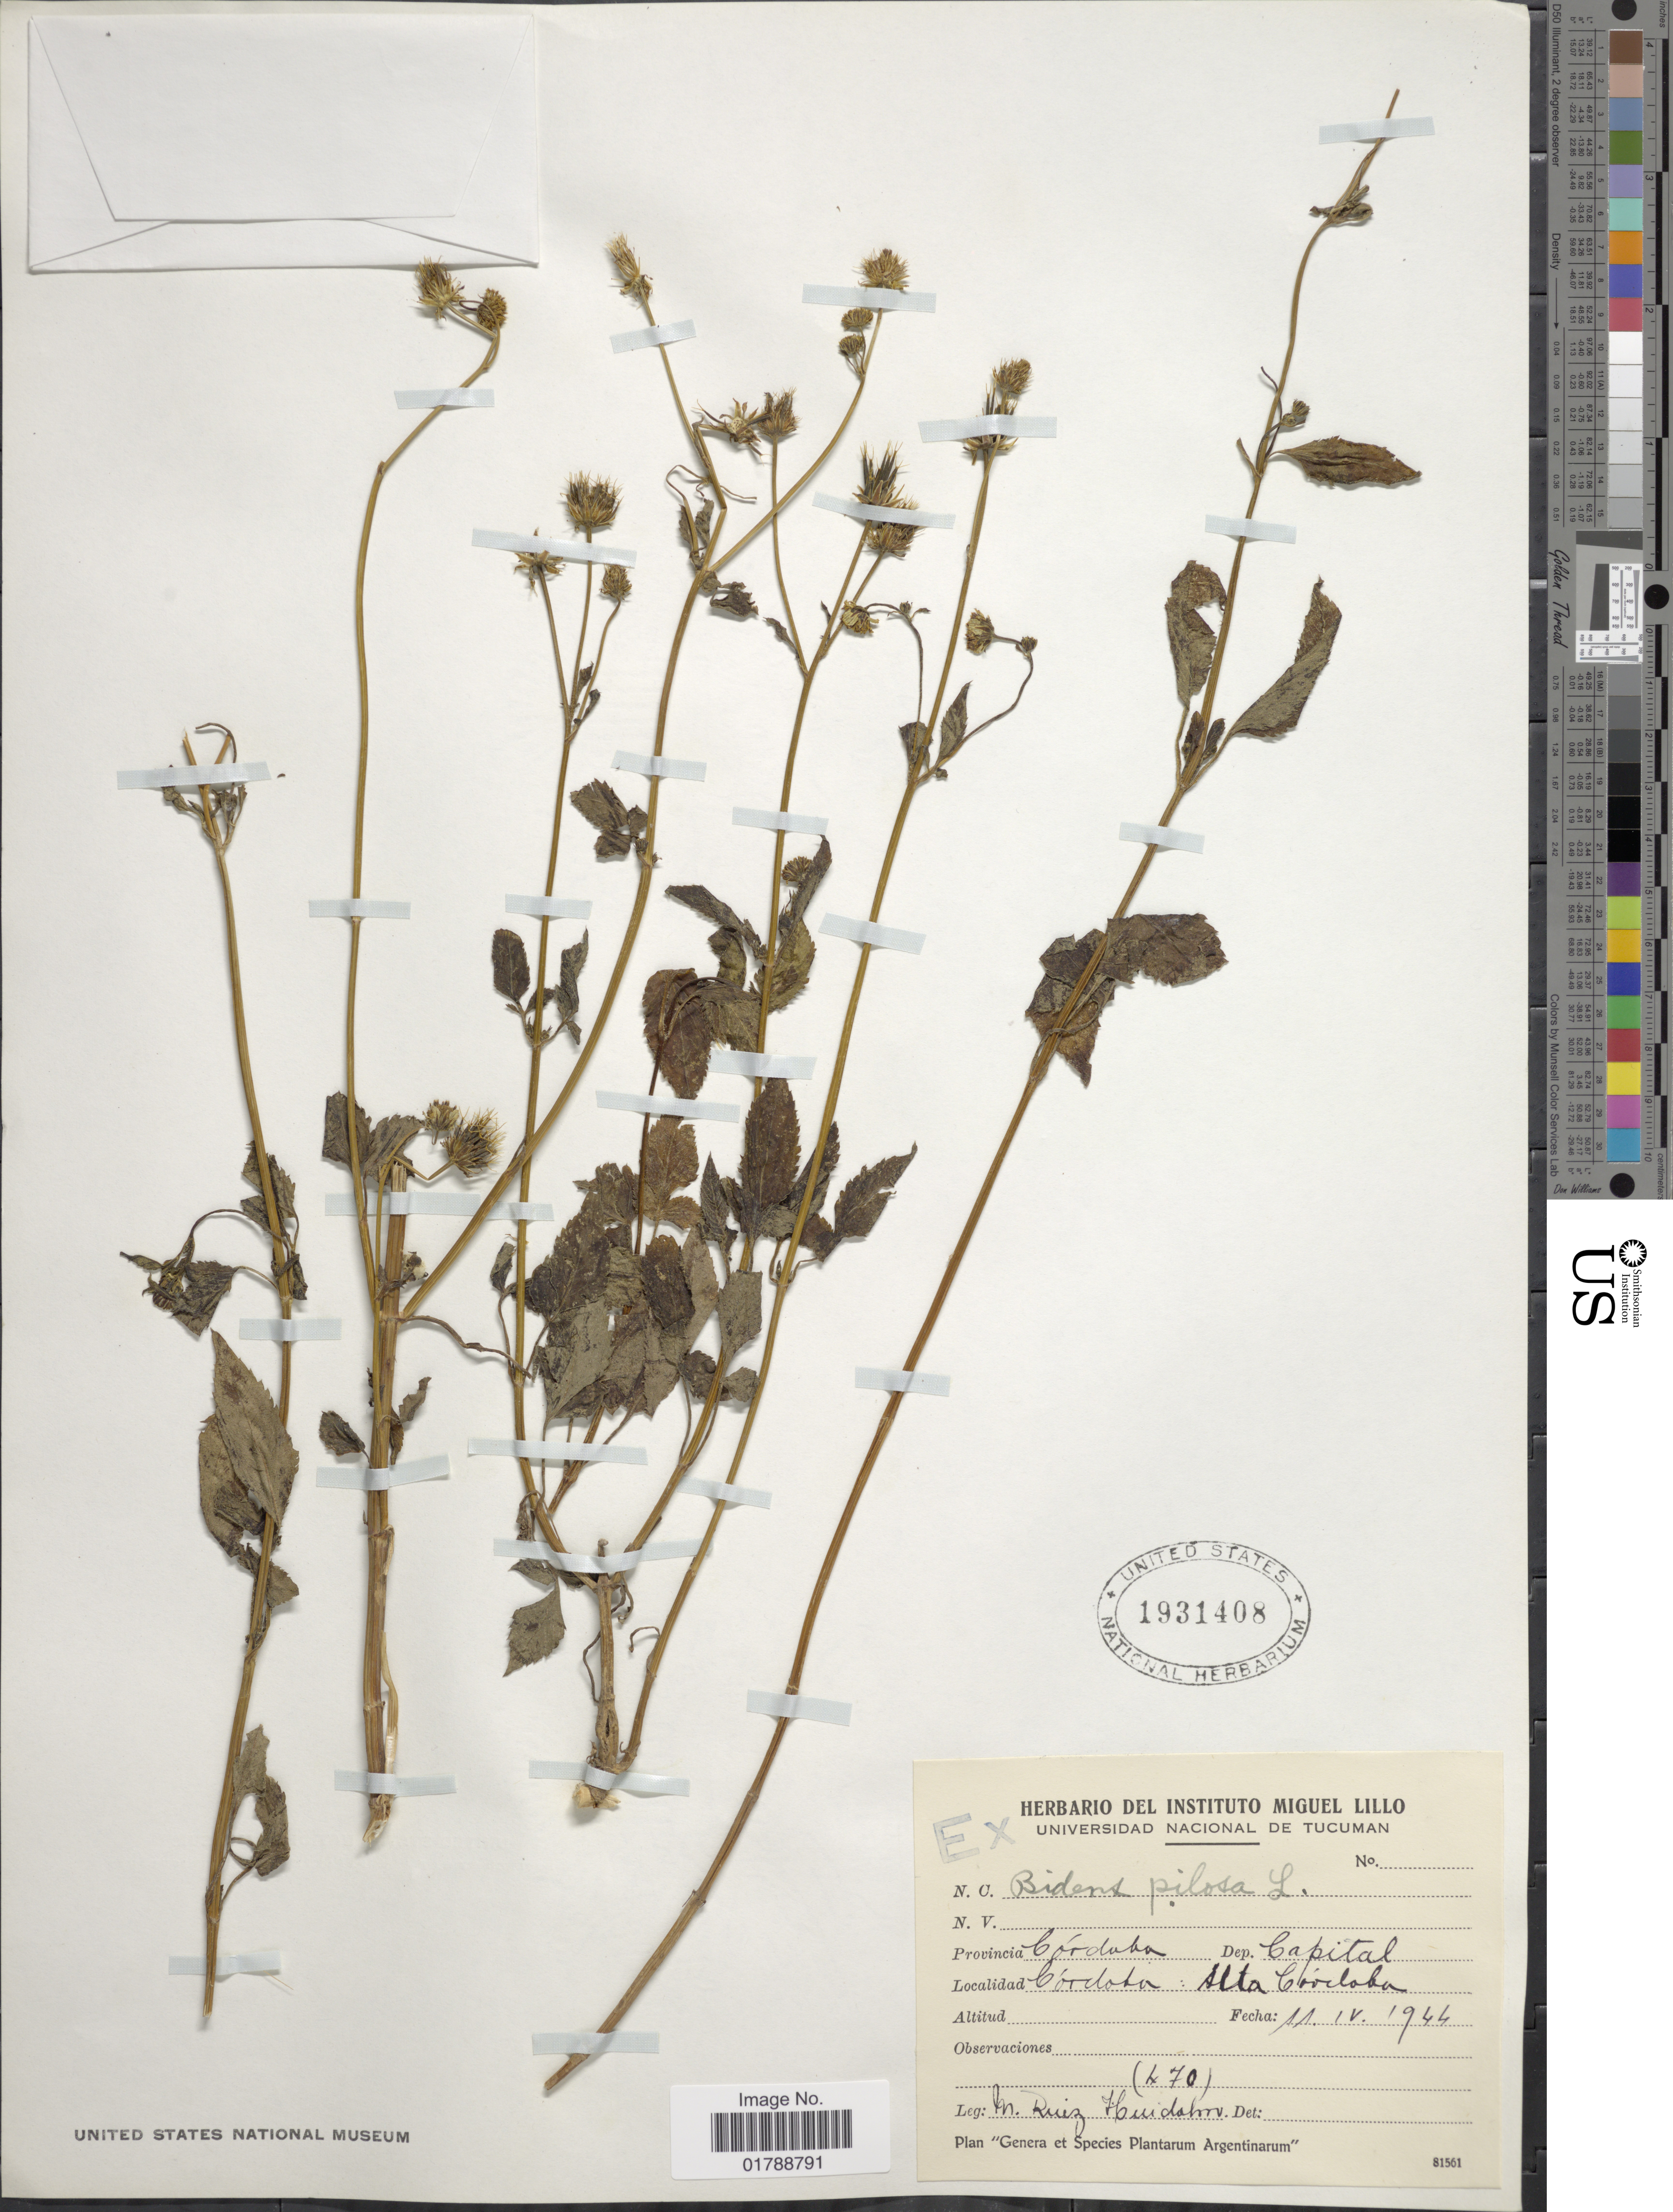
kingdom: Plantae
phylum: Tracheophyta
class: Magnoliopsida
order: Asterales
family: Asteraceae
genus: Bidens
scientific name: Bidens pilosa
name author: L.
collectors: M. Ruiz Huidobro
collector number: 470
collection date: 1944-04-17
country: Argentina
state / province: Cordoba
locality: Dep. Capital. Córdoba: Alta Córdoba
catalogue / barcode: US 1931408